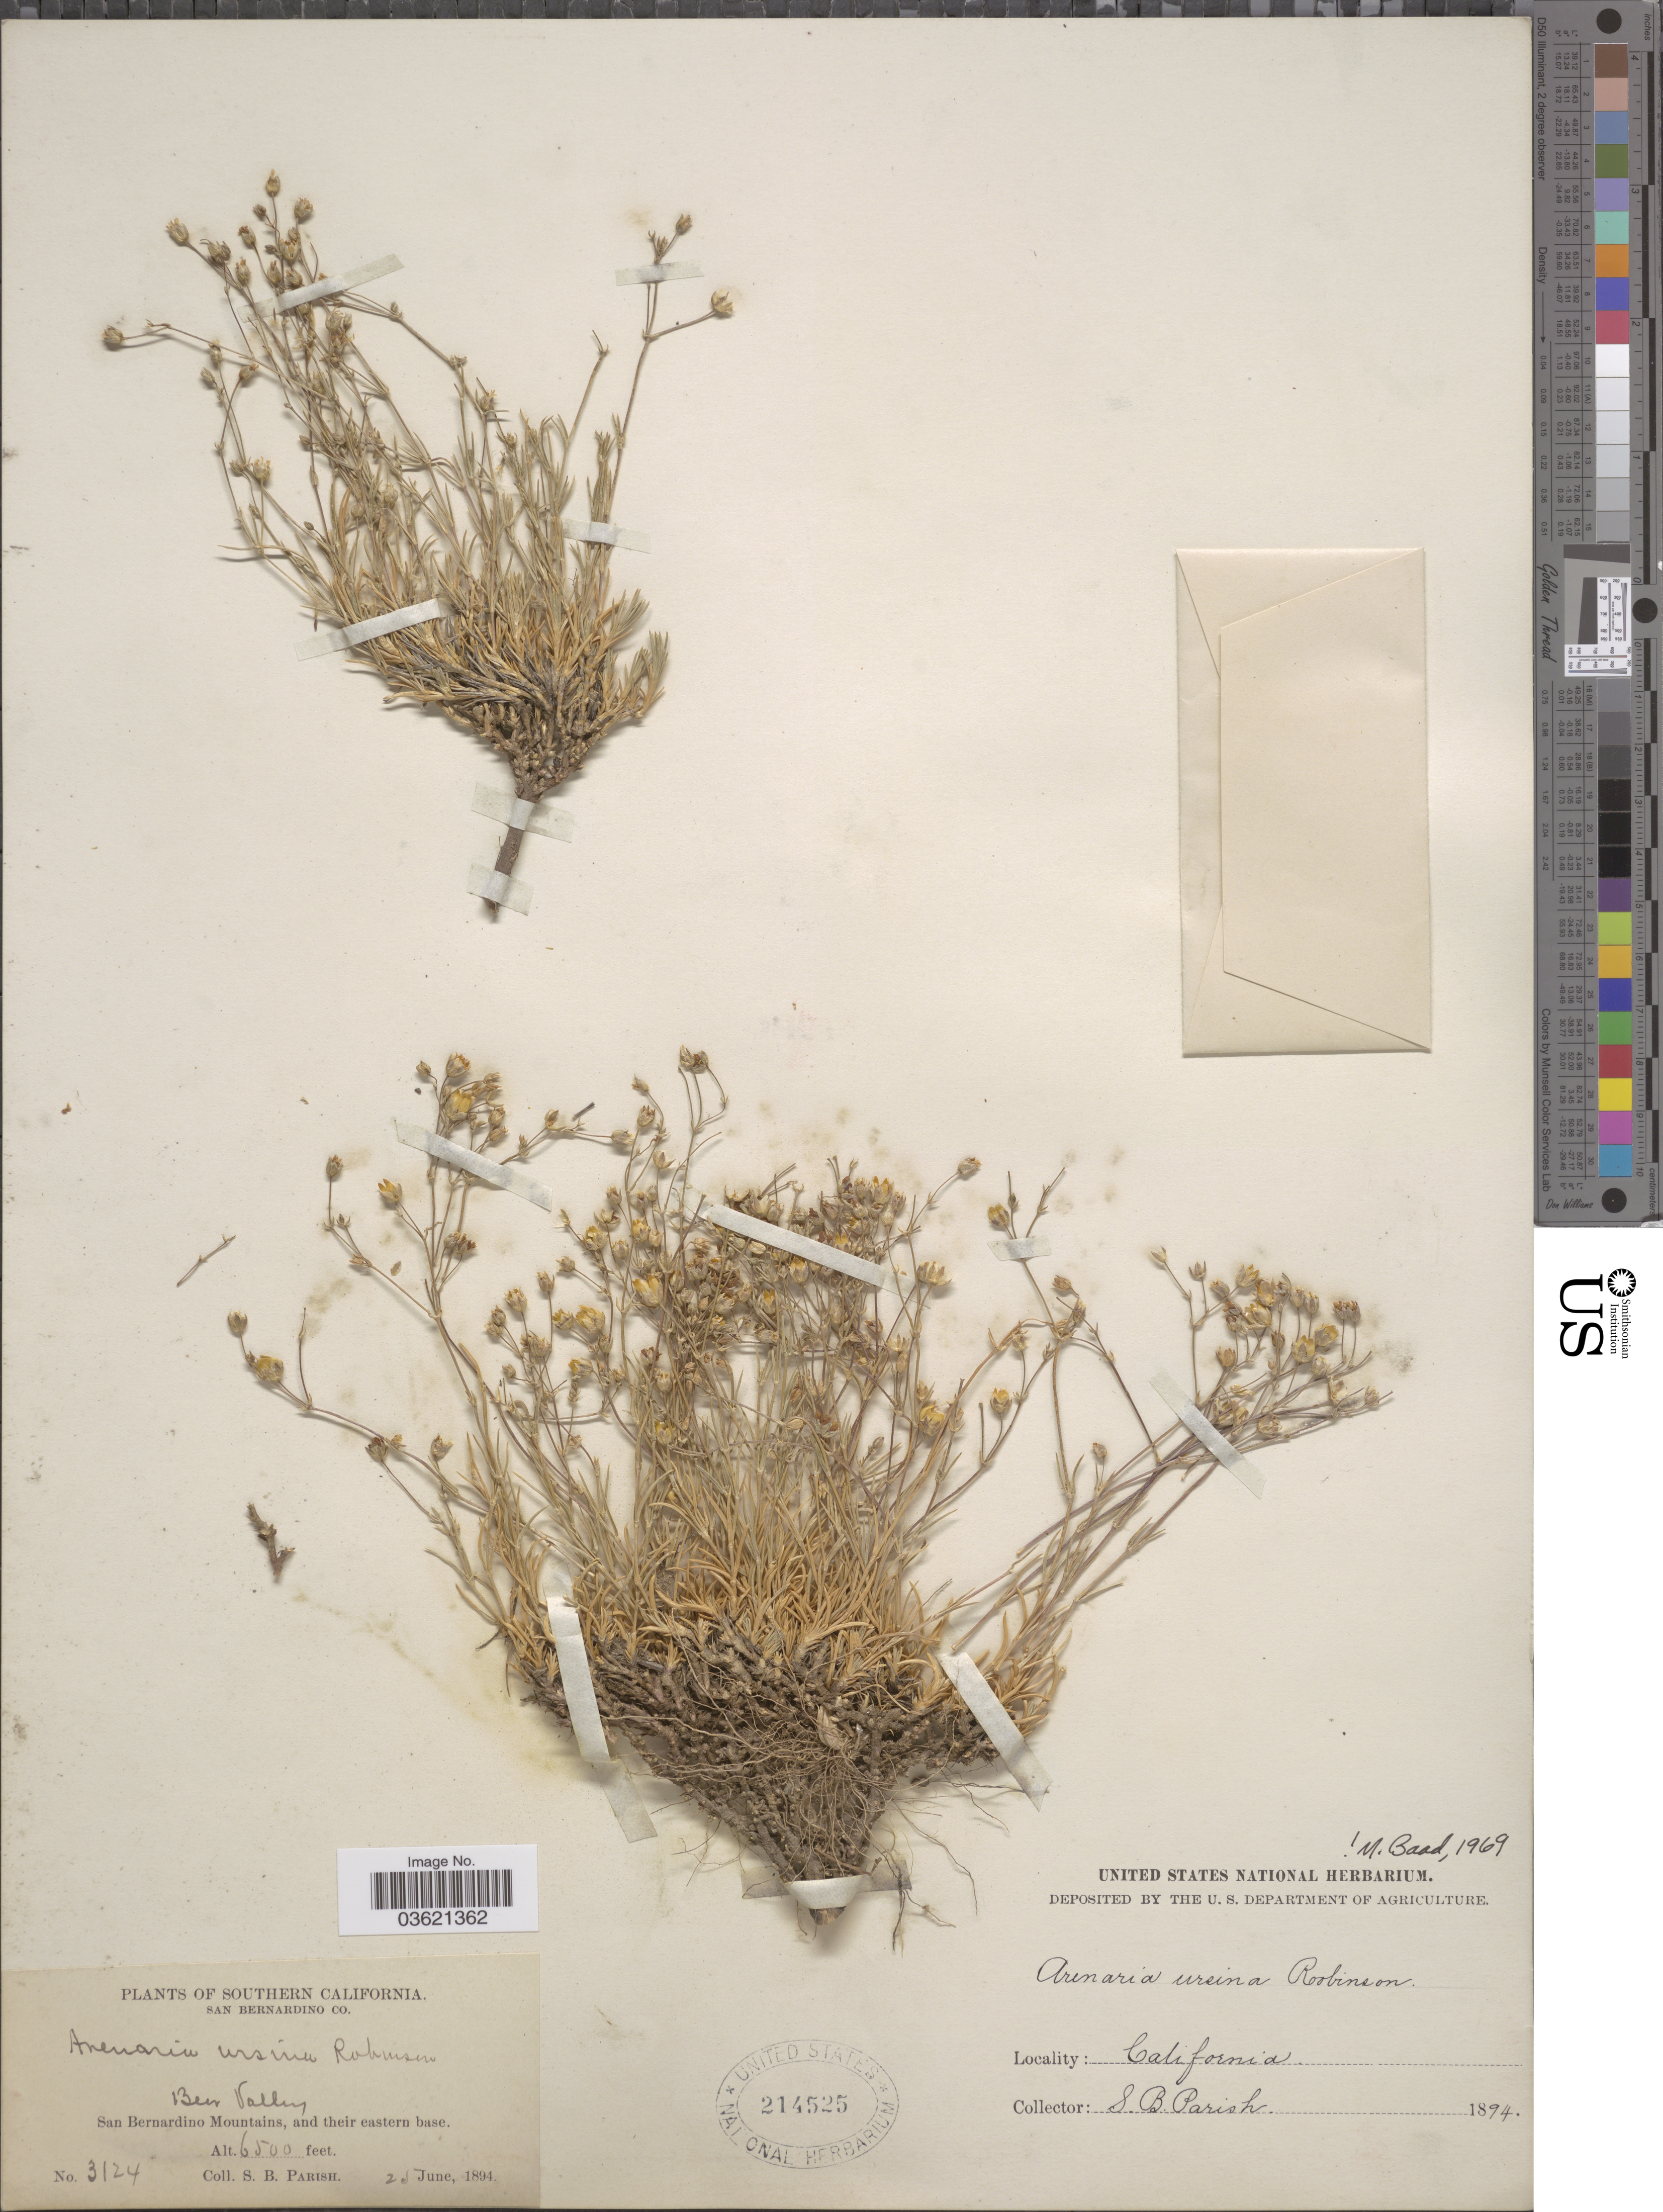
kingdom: Plantae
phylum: Tracheophyta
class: Magnoliopsida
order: Caryophyllales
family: Caryophyllaceae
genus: Eremogone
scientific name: Eremogone ursina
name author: (B.L. Rob.) Ikonn.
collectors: S. B. Parish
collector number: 3124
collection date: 1894-06-25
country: United States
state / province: California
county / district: San Bernardino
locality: Southern California. San Bernardino Co. Beer Valley. San Bernardino Mountains, and their eastern base.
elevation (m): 1981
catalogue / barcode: US 214525